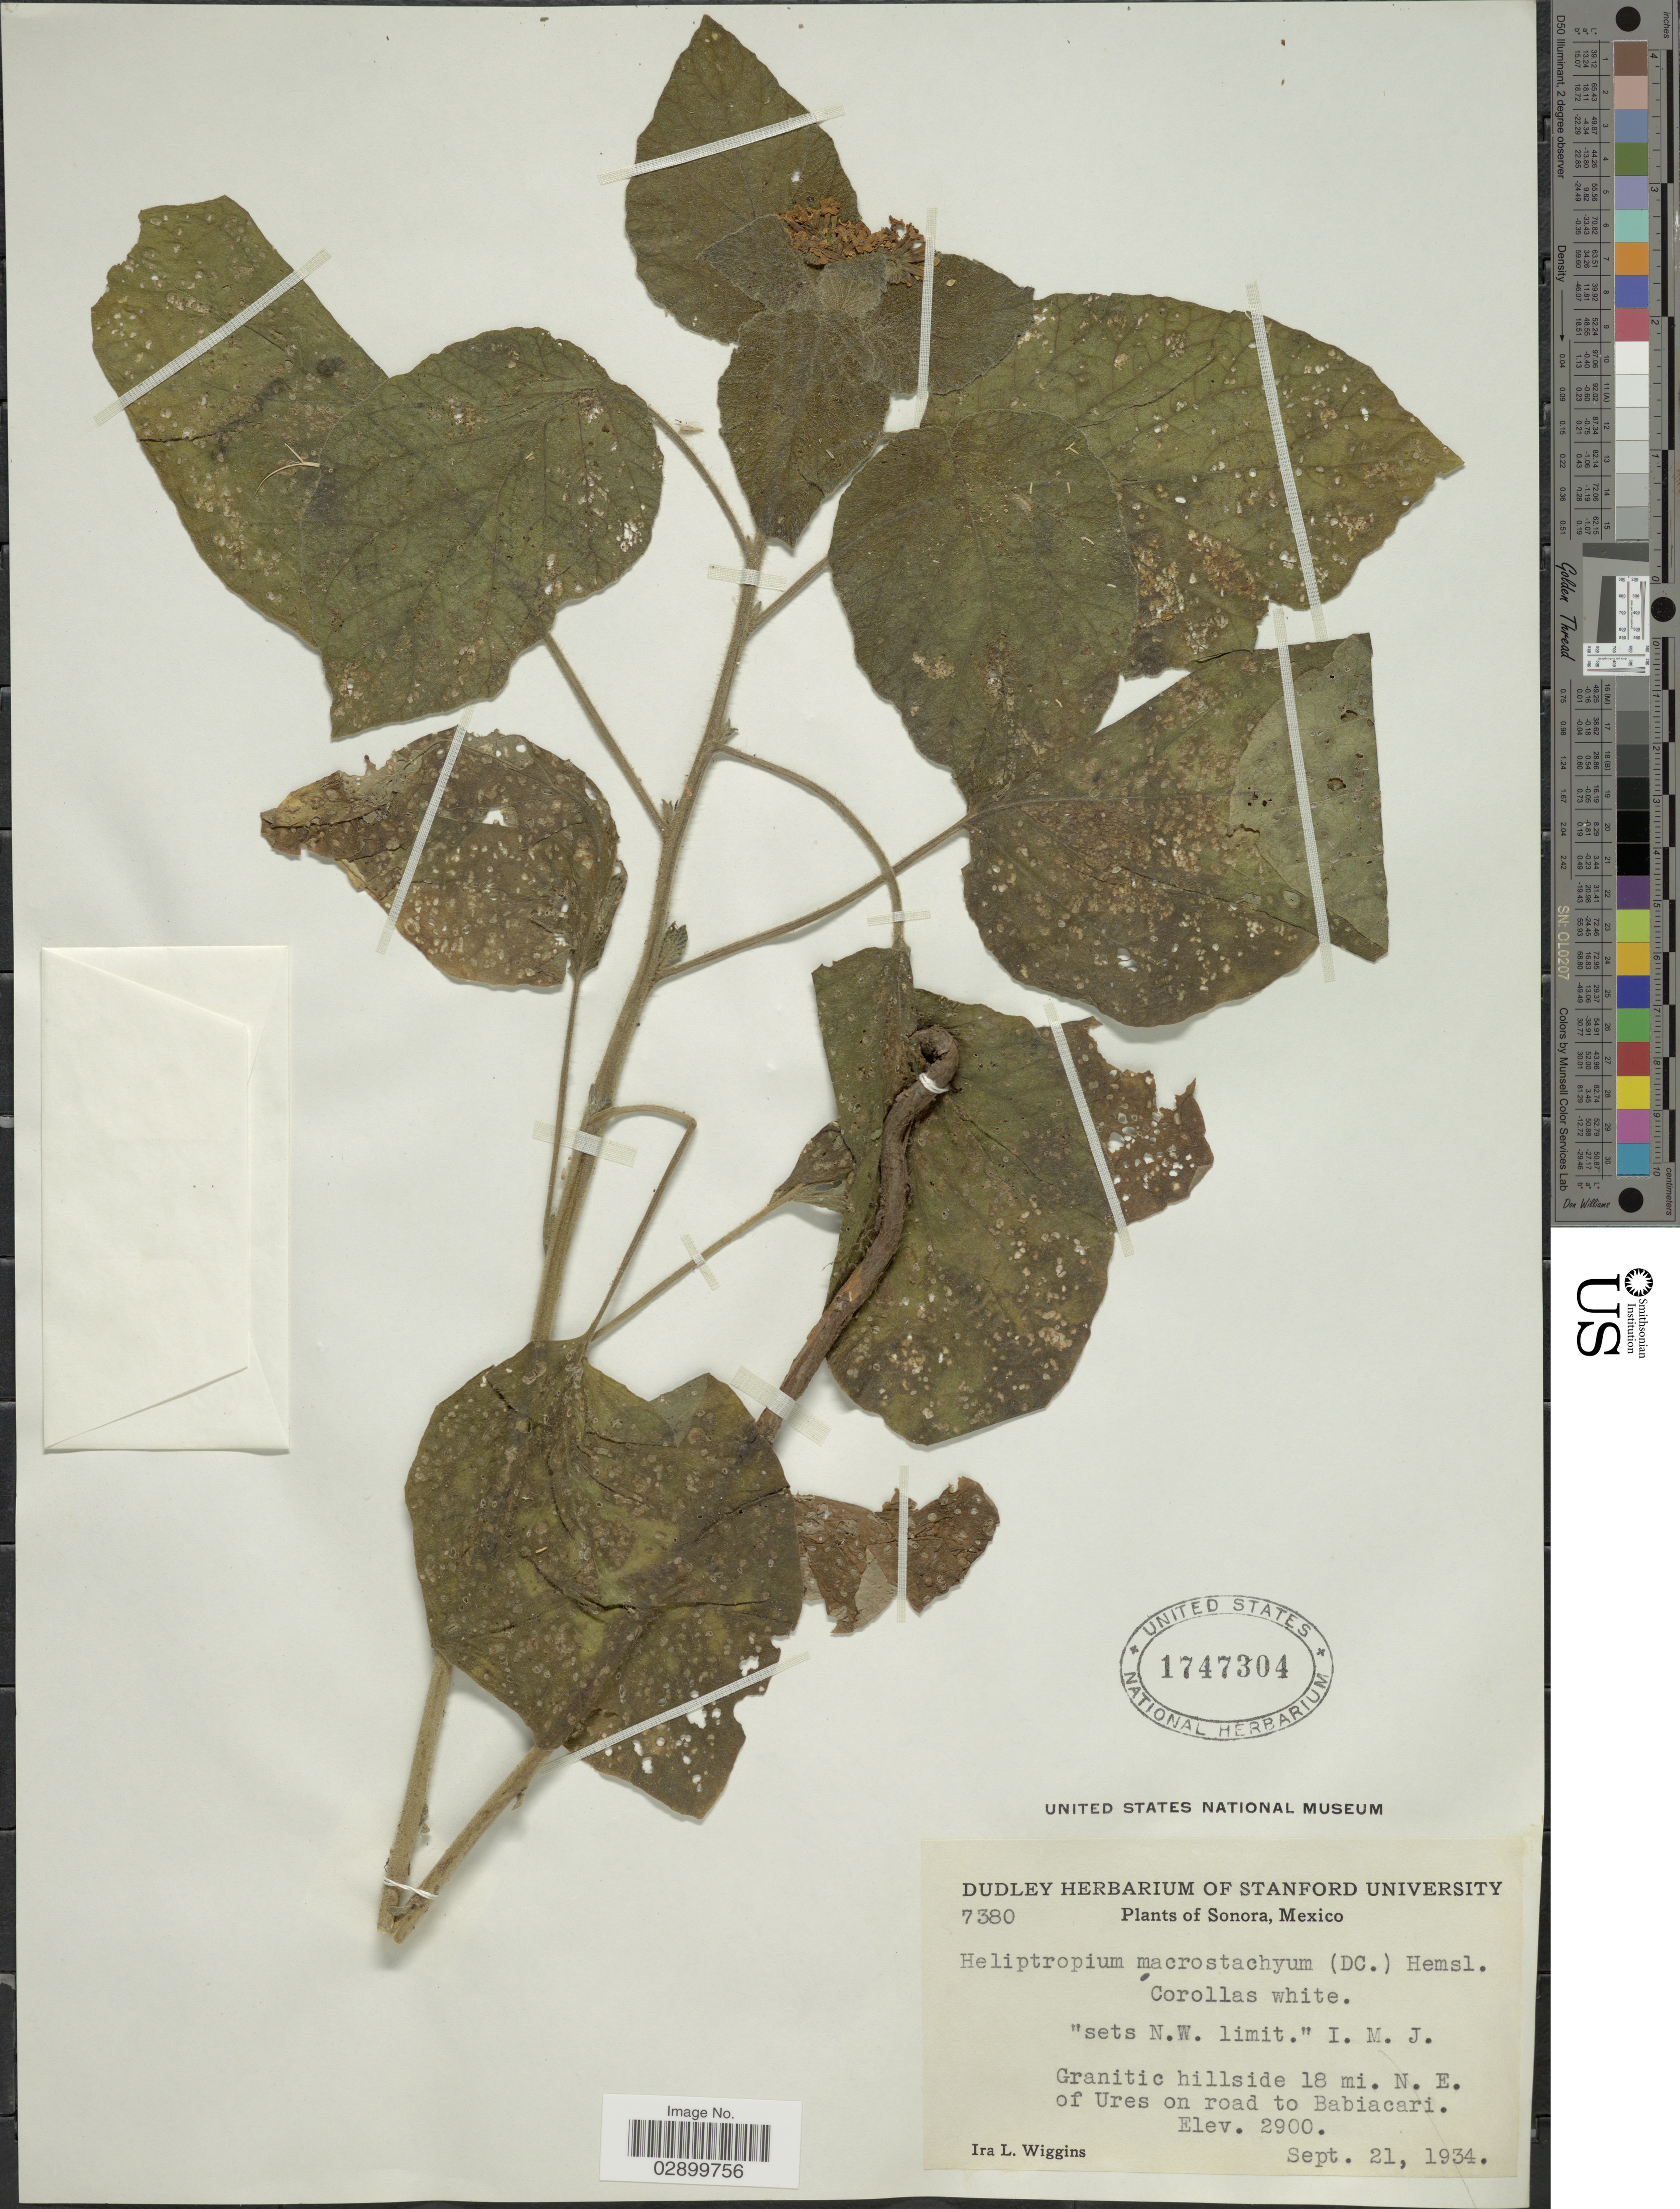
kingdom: Plantae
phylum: Tracheophyta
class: Magnoliopsida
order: Boraginales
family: Heliotropiaceae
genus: Heliotropium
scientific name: Heliotropium macrostachyum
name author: (DC.) Hemsl.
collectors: I. L. Wiggins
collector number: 7380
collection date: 1934-09-21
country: Mexico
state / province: Sonora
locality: Granitic hillside 18 mi. N. E. of Ures on road to Babiacari.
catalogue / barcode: US 1747304